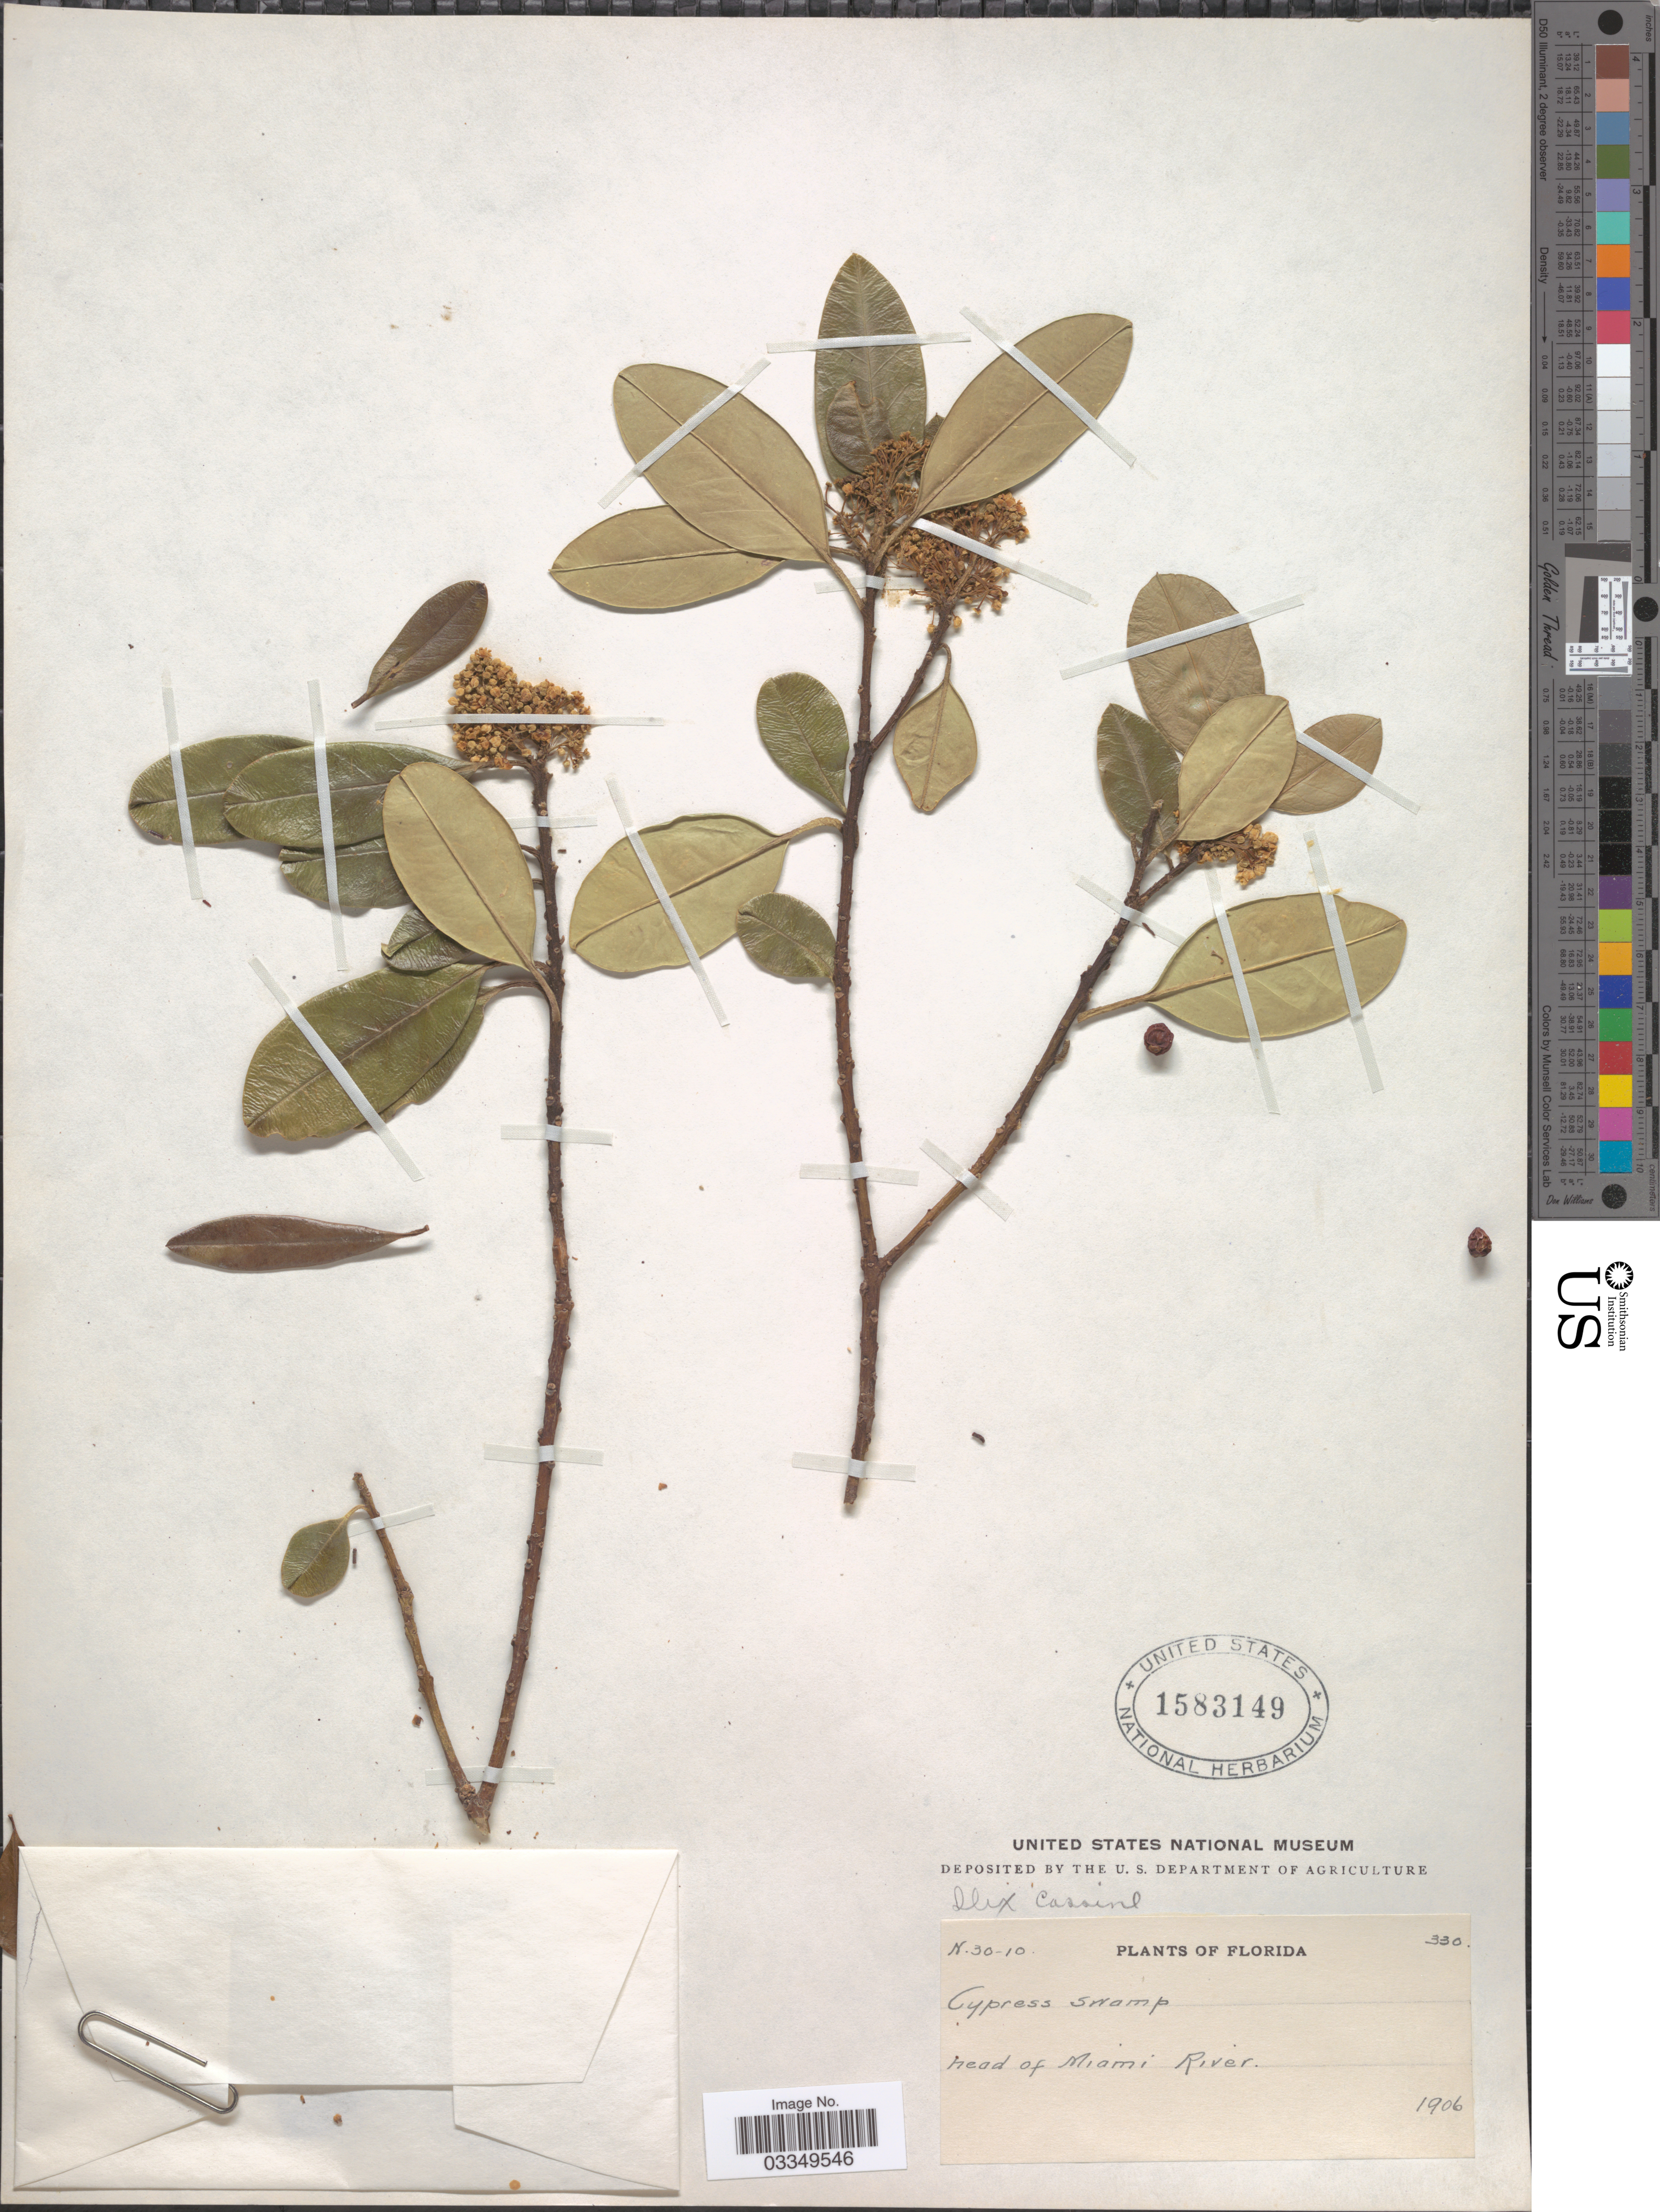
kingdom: Plantae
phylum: Tracheophyta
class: Magnoliopsida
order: Aquifoliales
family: Aquifoliaceae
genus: Ilex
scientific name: Ilex cassine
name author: L.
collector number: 30-10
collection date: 1906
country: United States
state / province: Florida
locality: Head of Miami River.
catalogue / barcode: US 1583149